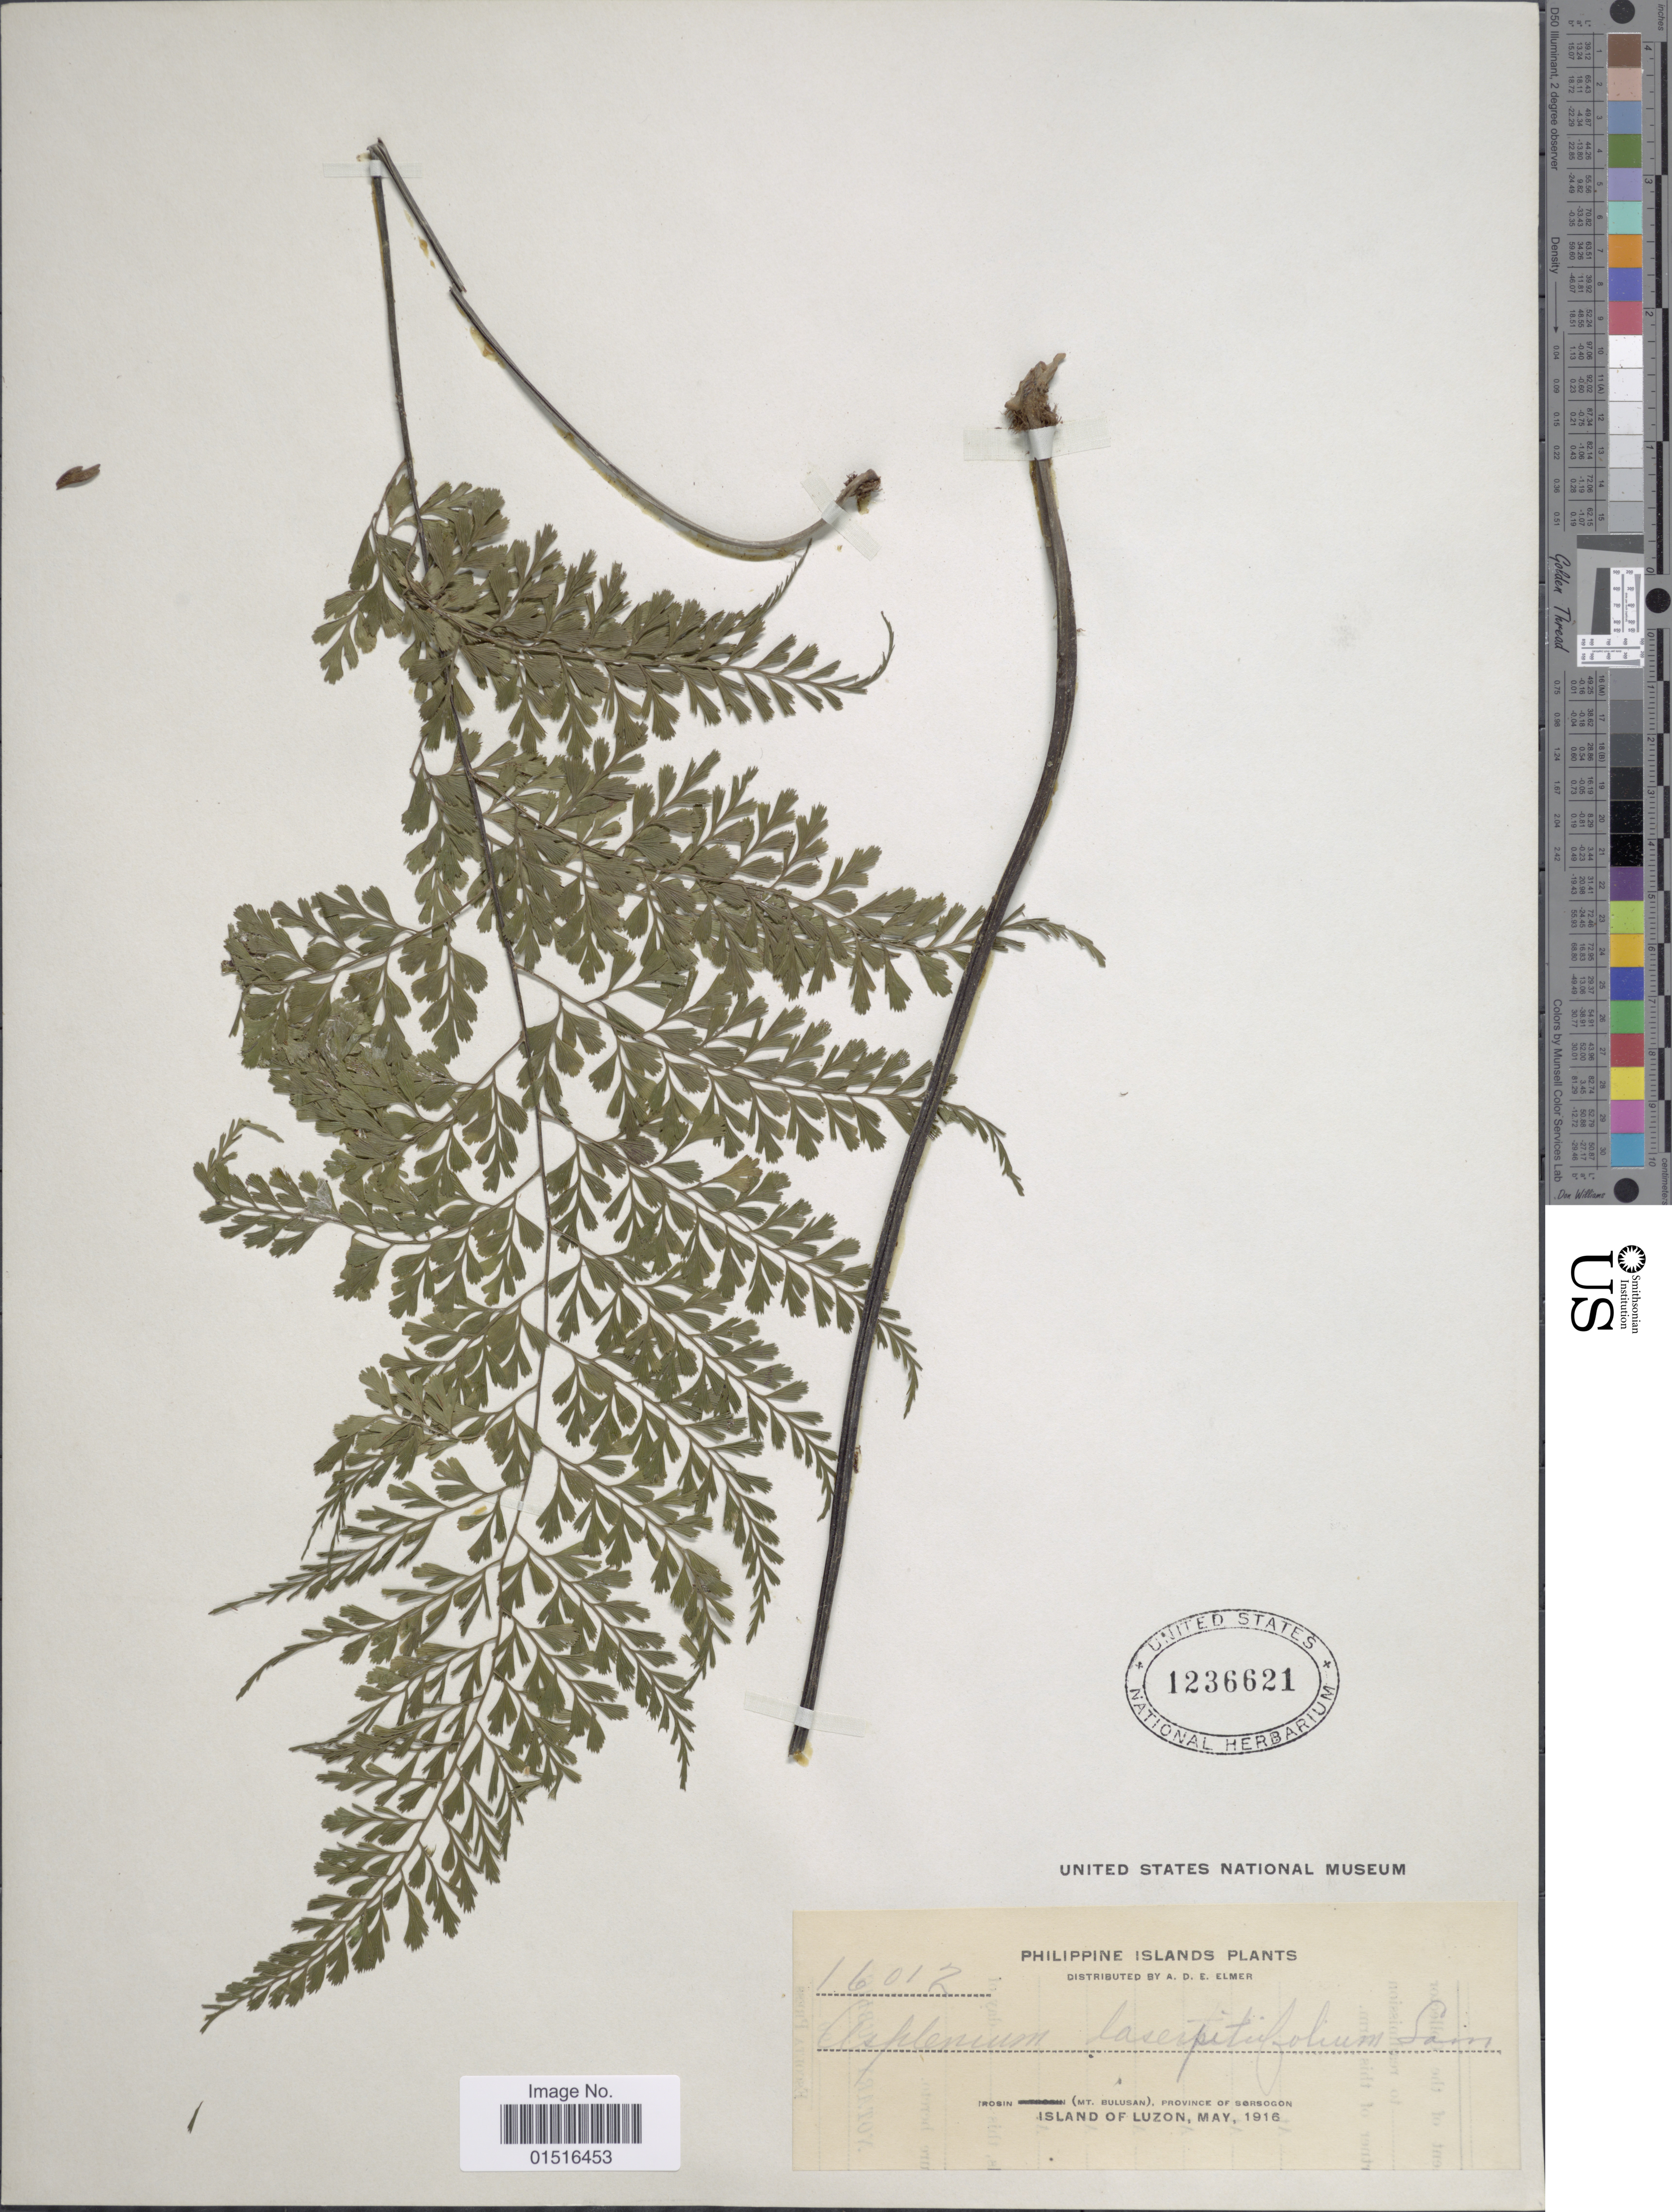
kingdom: Plantae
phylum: Tracheophyta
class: Polypodiopsida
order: Polypodiales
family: Aspleniaceae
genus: Asplenium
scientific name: Asplenium laserpitiifolium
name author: Lam.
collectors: A. D. E. Elmer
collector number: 16012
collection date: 1916-05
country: Philippines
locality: Philippine Islands, Irosin (Mt. Biulusan), province of Sorsogon, Island of Luzon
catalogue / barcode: US 1236621